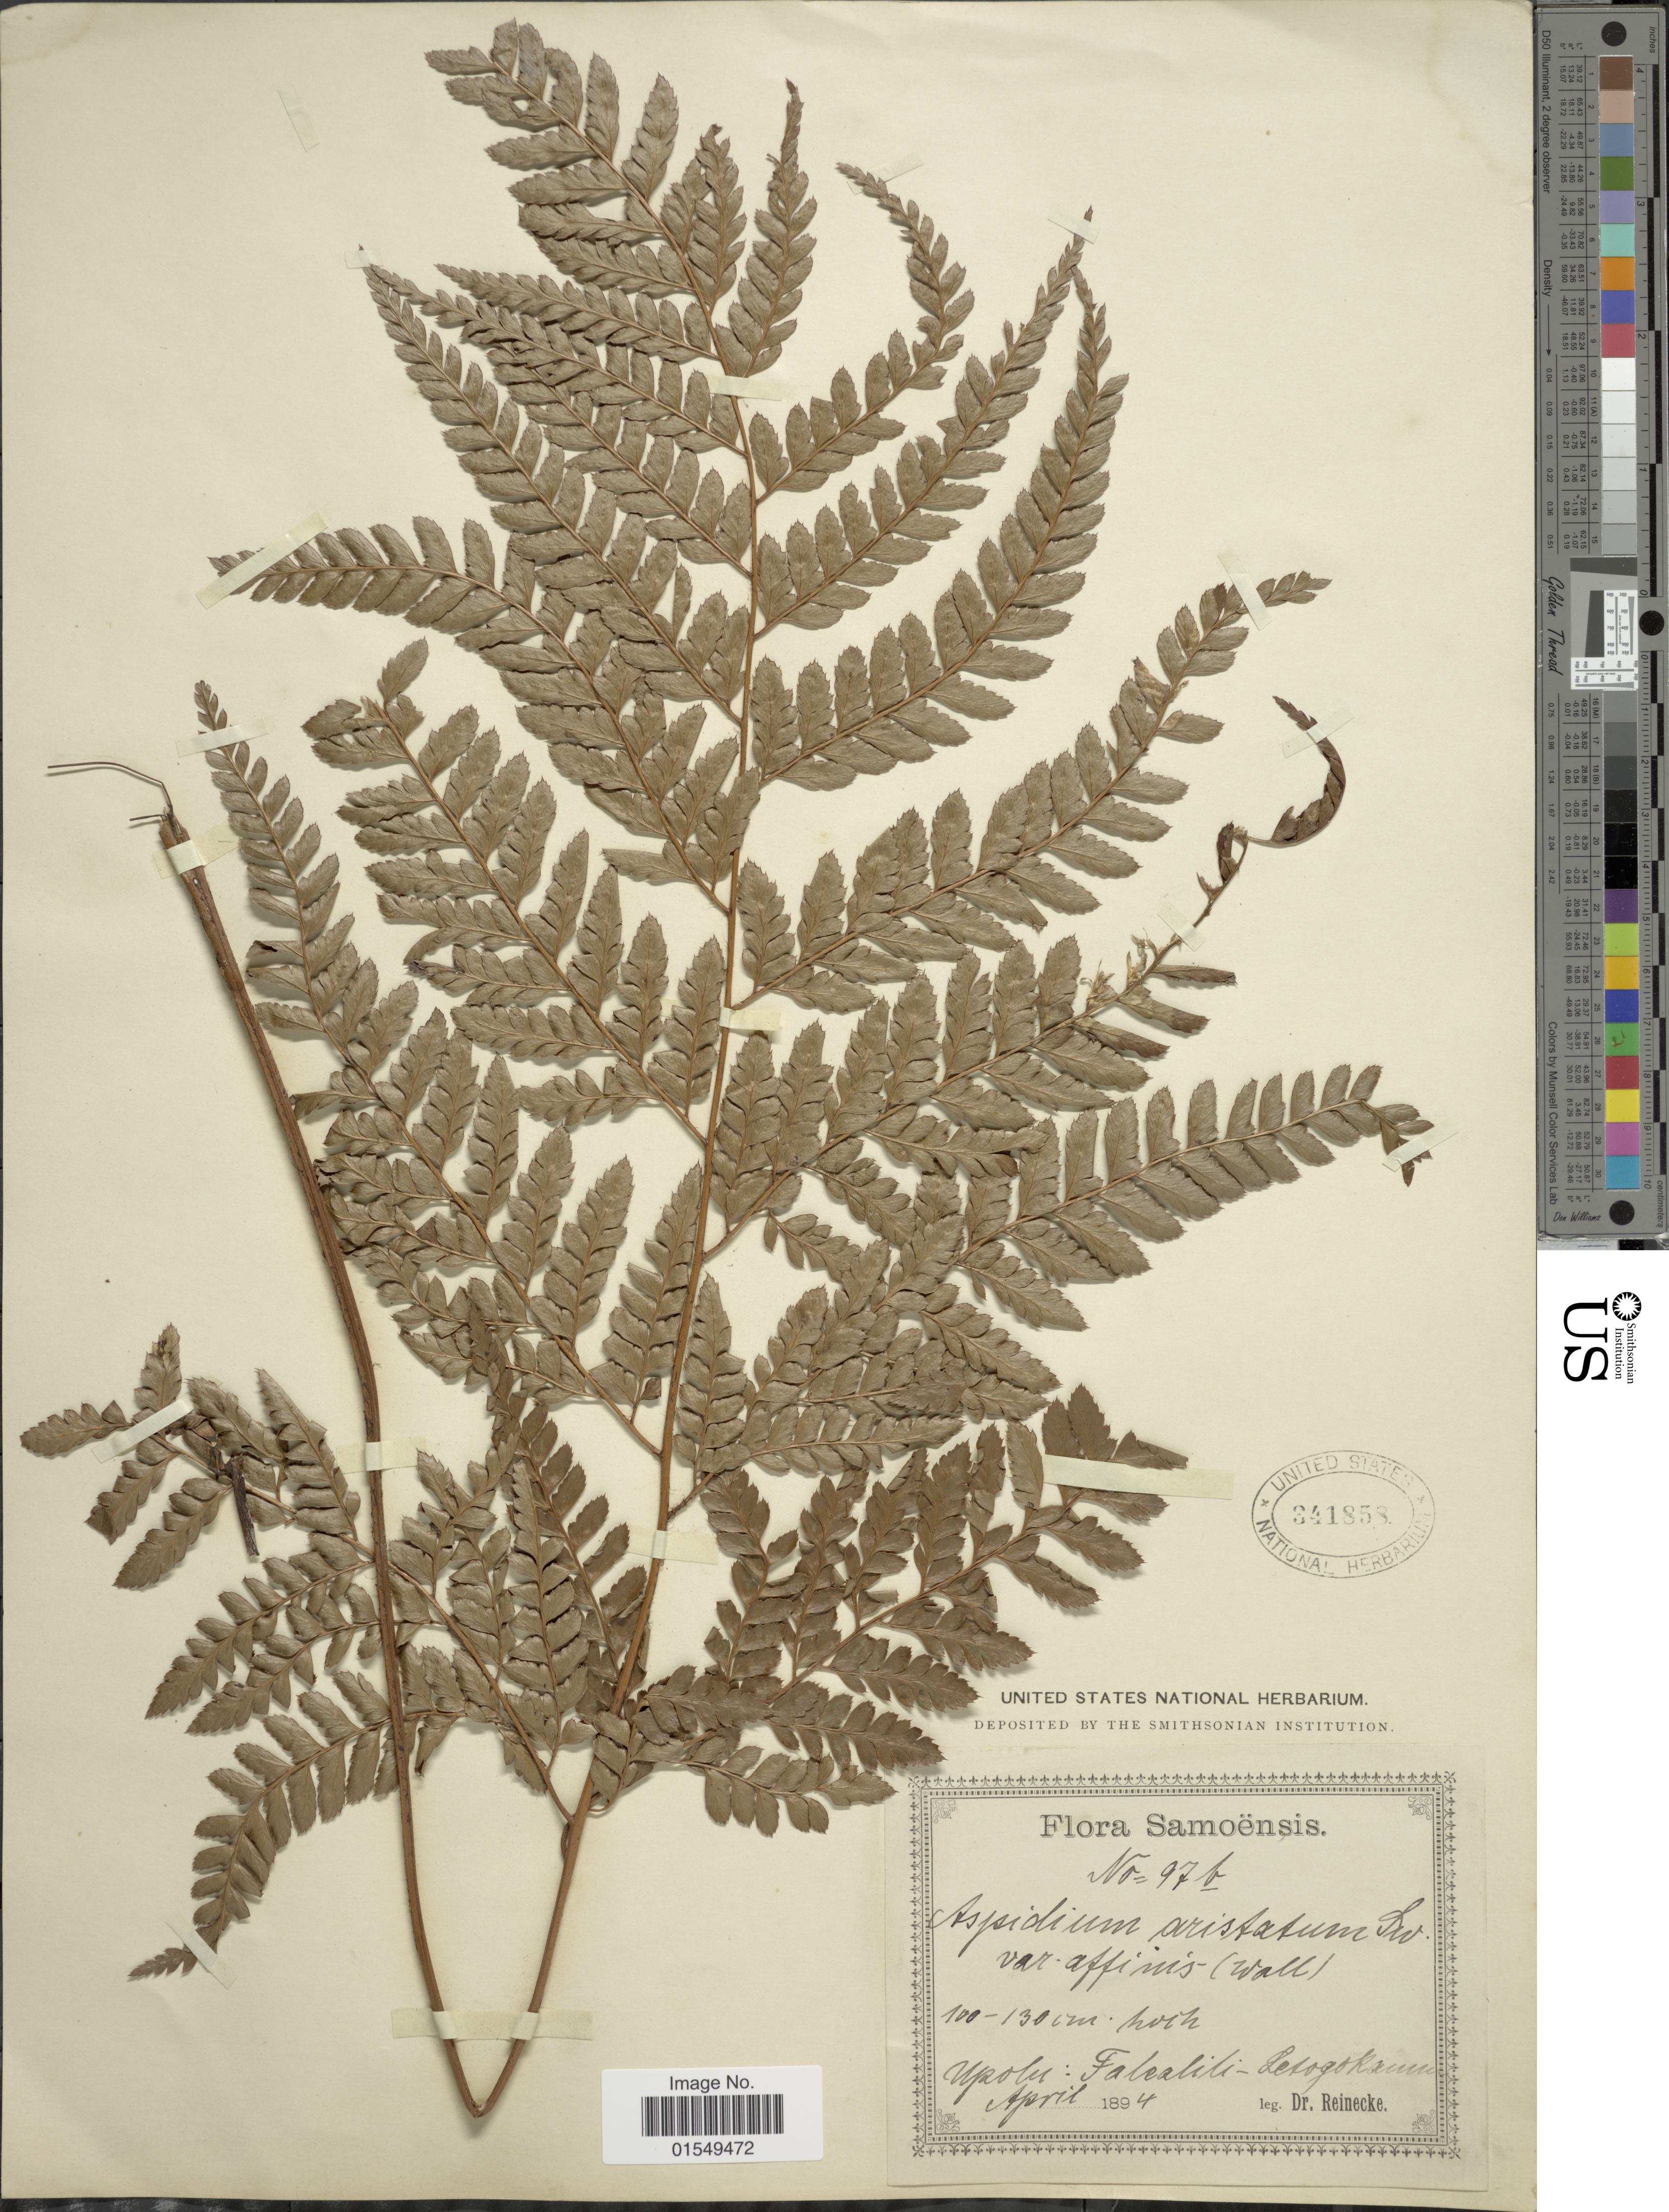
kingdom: Plantae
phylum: Tracheophyta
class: Polypodiopsida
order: Polypodiales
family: Dryopteridaceae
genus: Arachniodes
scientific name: Arachniodes aristata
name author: (G. Forst.) Tindale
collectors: -- Reinecke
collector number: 97b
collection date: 1894-04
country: Samoa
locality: Samoensis, Upolu: Falcalili-Lecogokaum [interpreted]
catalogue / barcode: US 341858